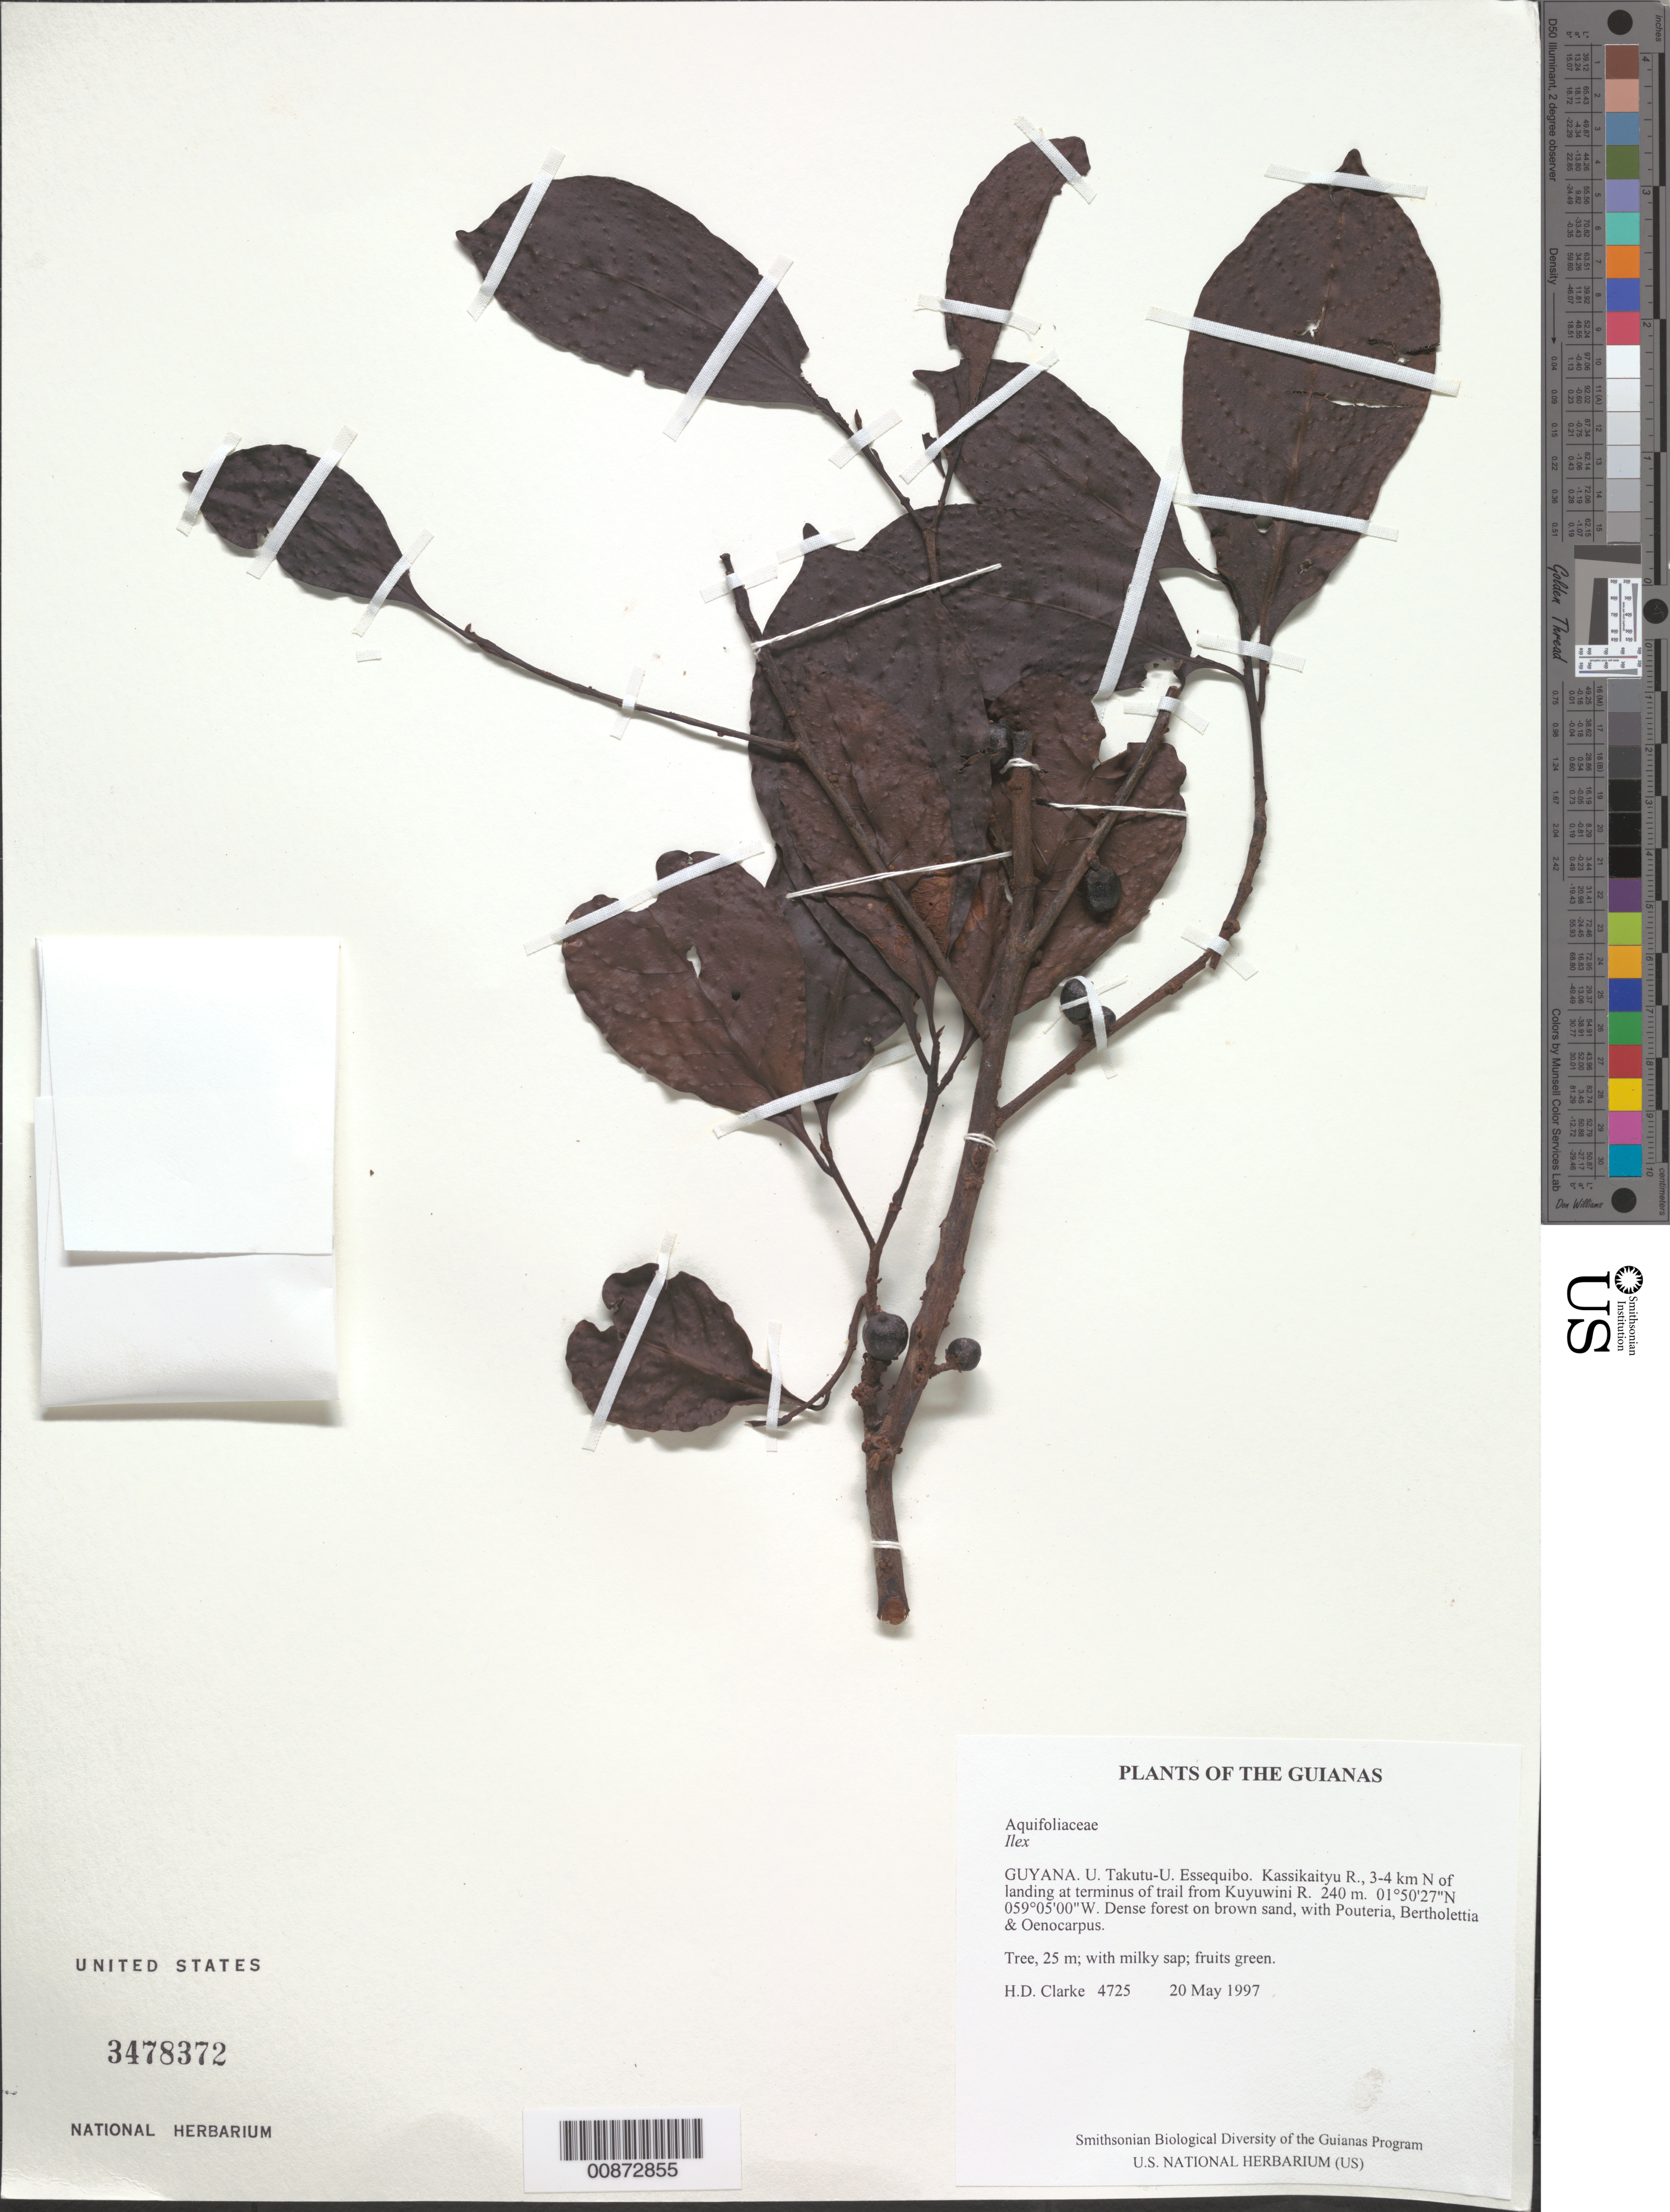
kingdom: Plantae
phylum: Tracheophyta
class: Magnoliopsida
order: Aquifoliales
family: Aquifoliaceae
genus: Ilex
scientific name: Ilex sp.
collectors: H. D. Clarke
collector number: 4725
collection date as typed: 20 May 1997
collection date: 1997-05-20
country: Guyana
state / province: U. Takutu-U. Essequibo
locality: Kassikaityu R., 3-4 km N of landing at terminus of trail from Kuyuwini R.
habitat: Dense forest on brown sand, with Pouteria, Bertholettia & Oenocarpus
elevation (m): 240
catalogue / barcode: US 3478372